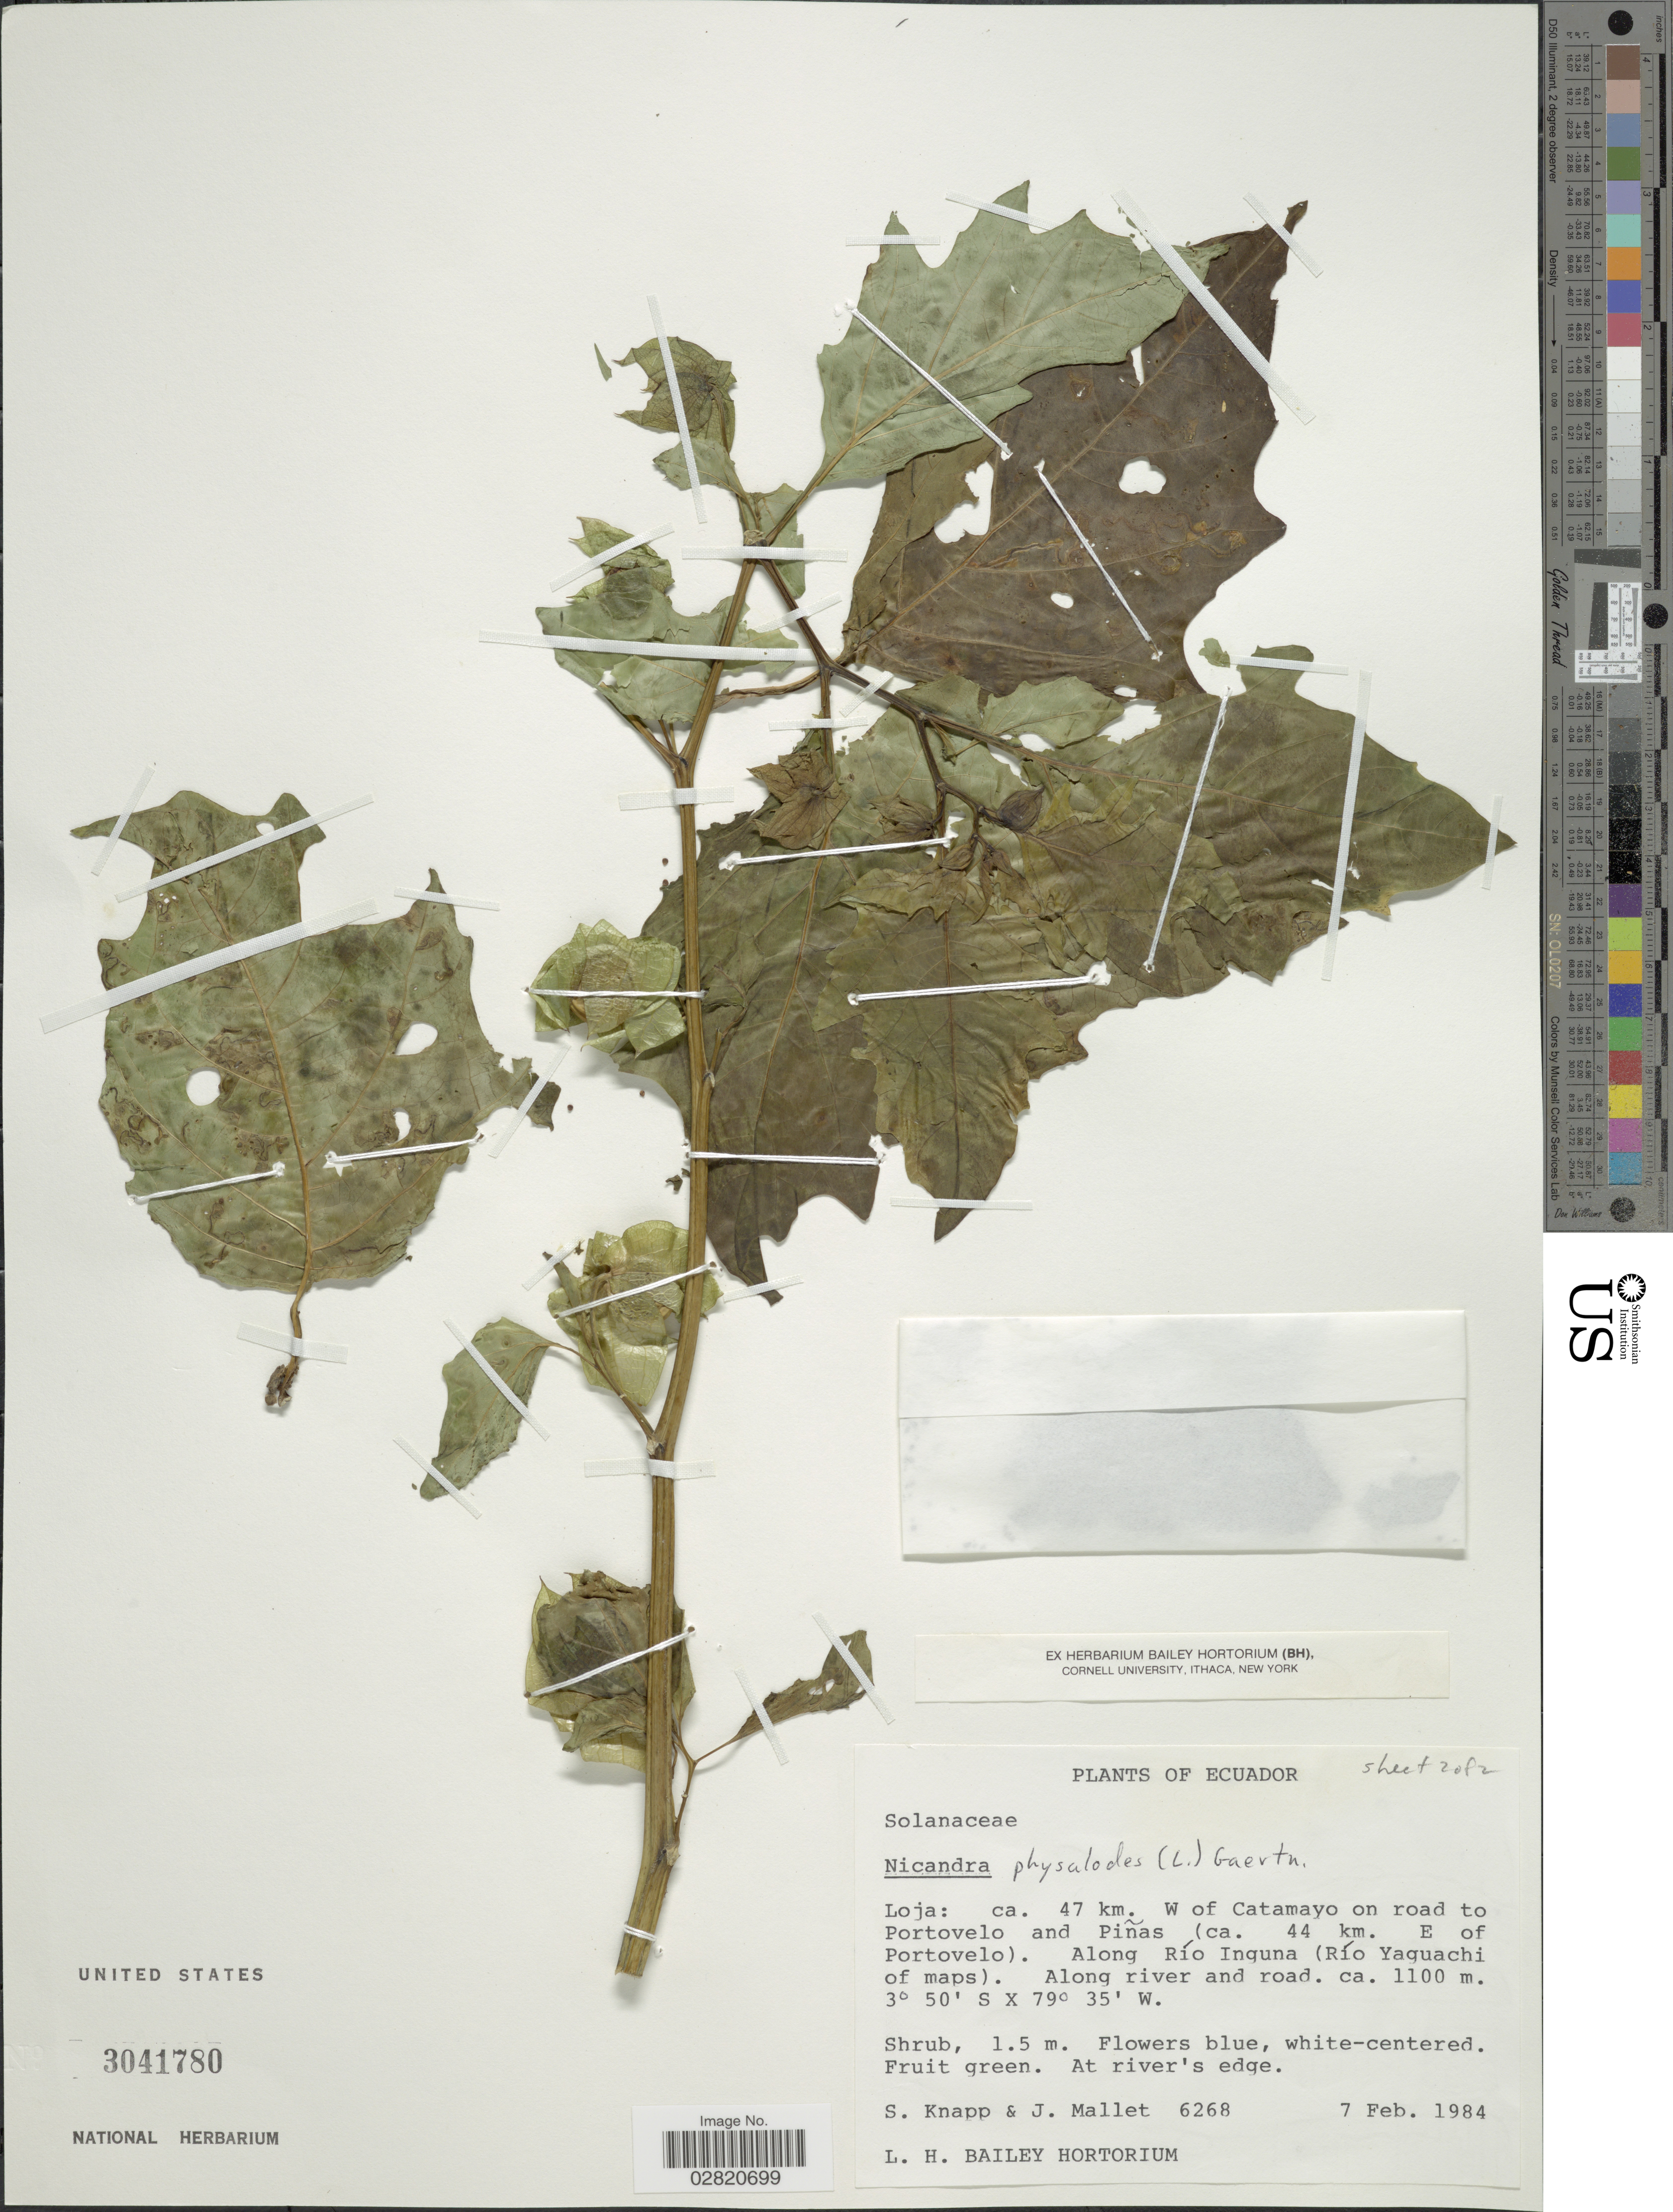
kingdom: Plantae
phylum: Tracheophyta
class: Magnoliopsida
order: Solanales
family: Solanaceae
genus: Nicandra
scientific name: Nicandra physalodes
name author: (L.) Gaertn.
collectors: S. Knapp & J. Mallet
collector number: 6268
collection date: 1984-02-07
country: Ecuador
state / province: Loja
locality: Ca. 47 km. W of Catamayo on road to Portovelo and Piñas (ca. 44 km. E. of Portovelo). Along Río Inguna (Río Yaguachi of maps). Along river and road.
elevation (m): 1100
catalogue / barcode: US 3041780